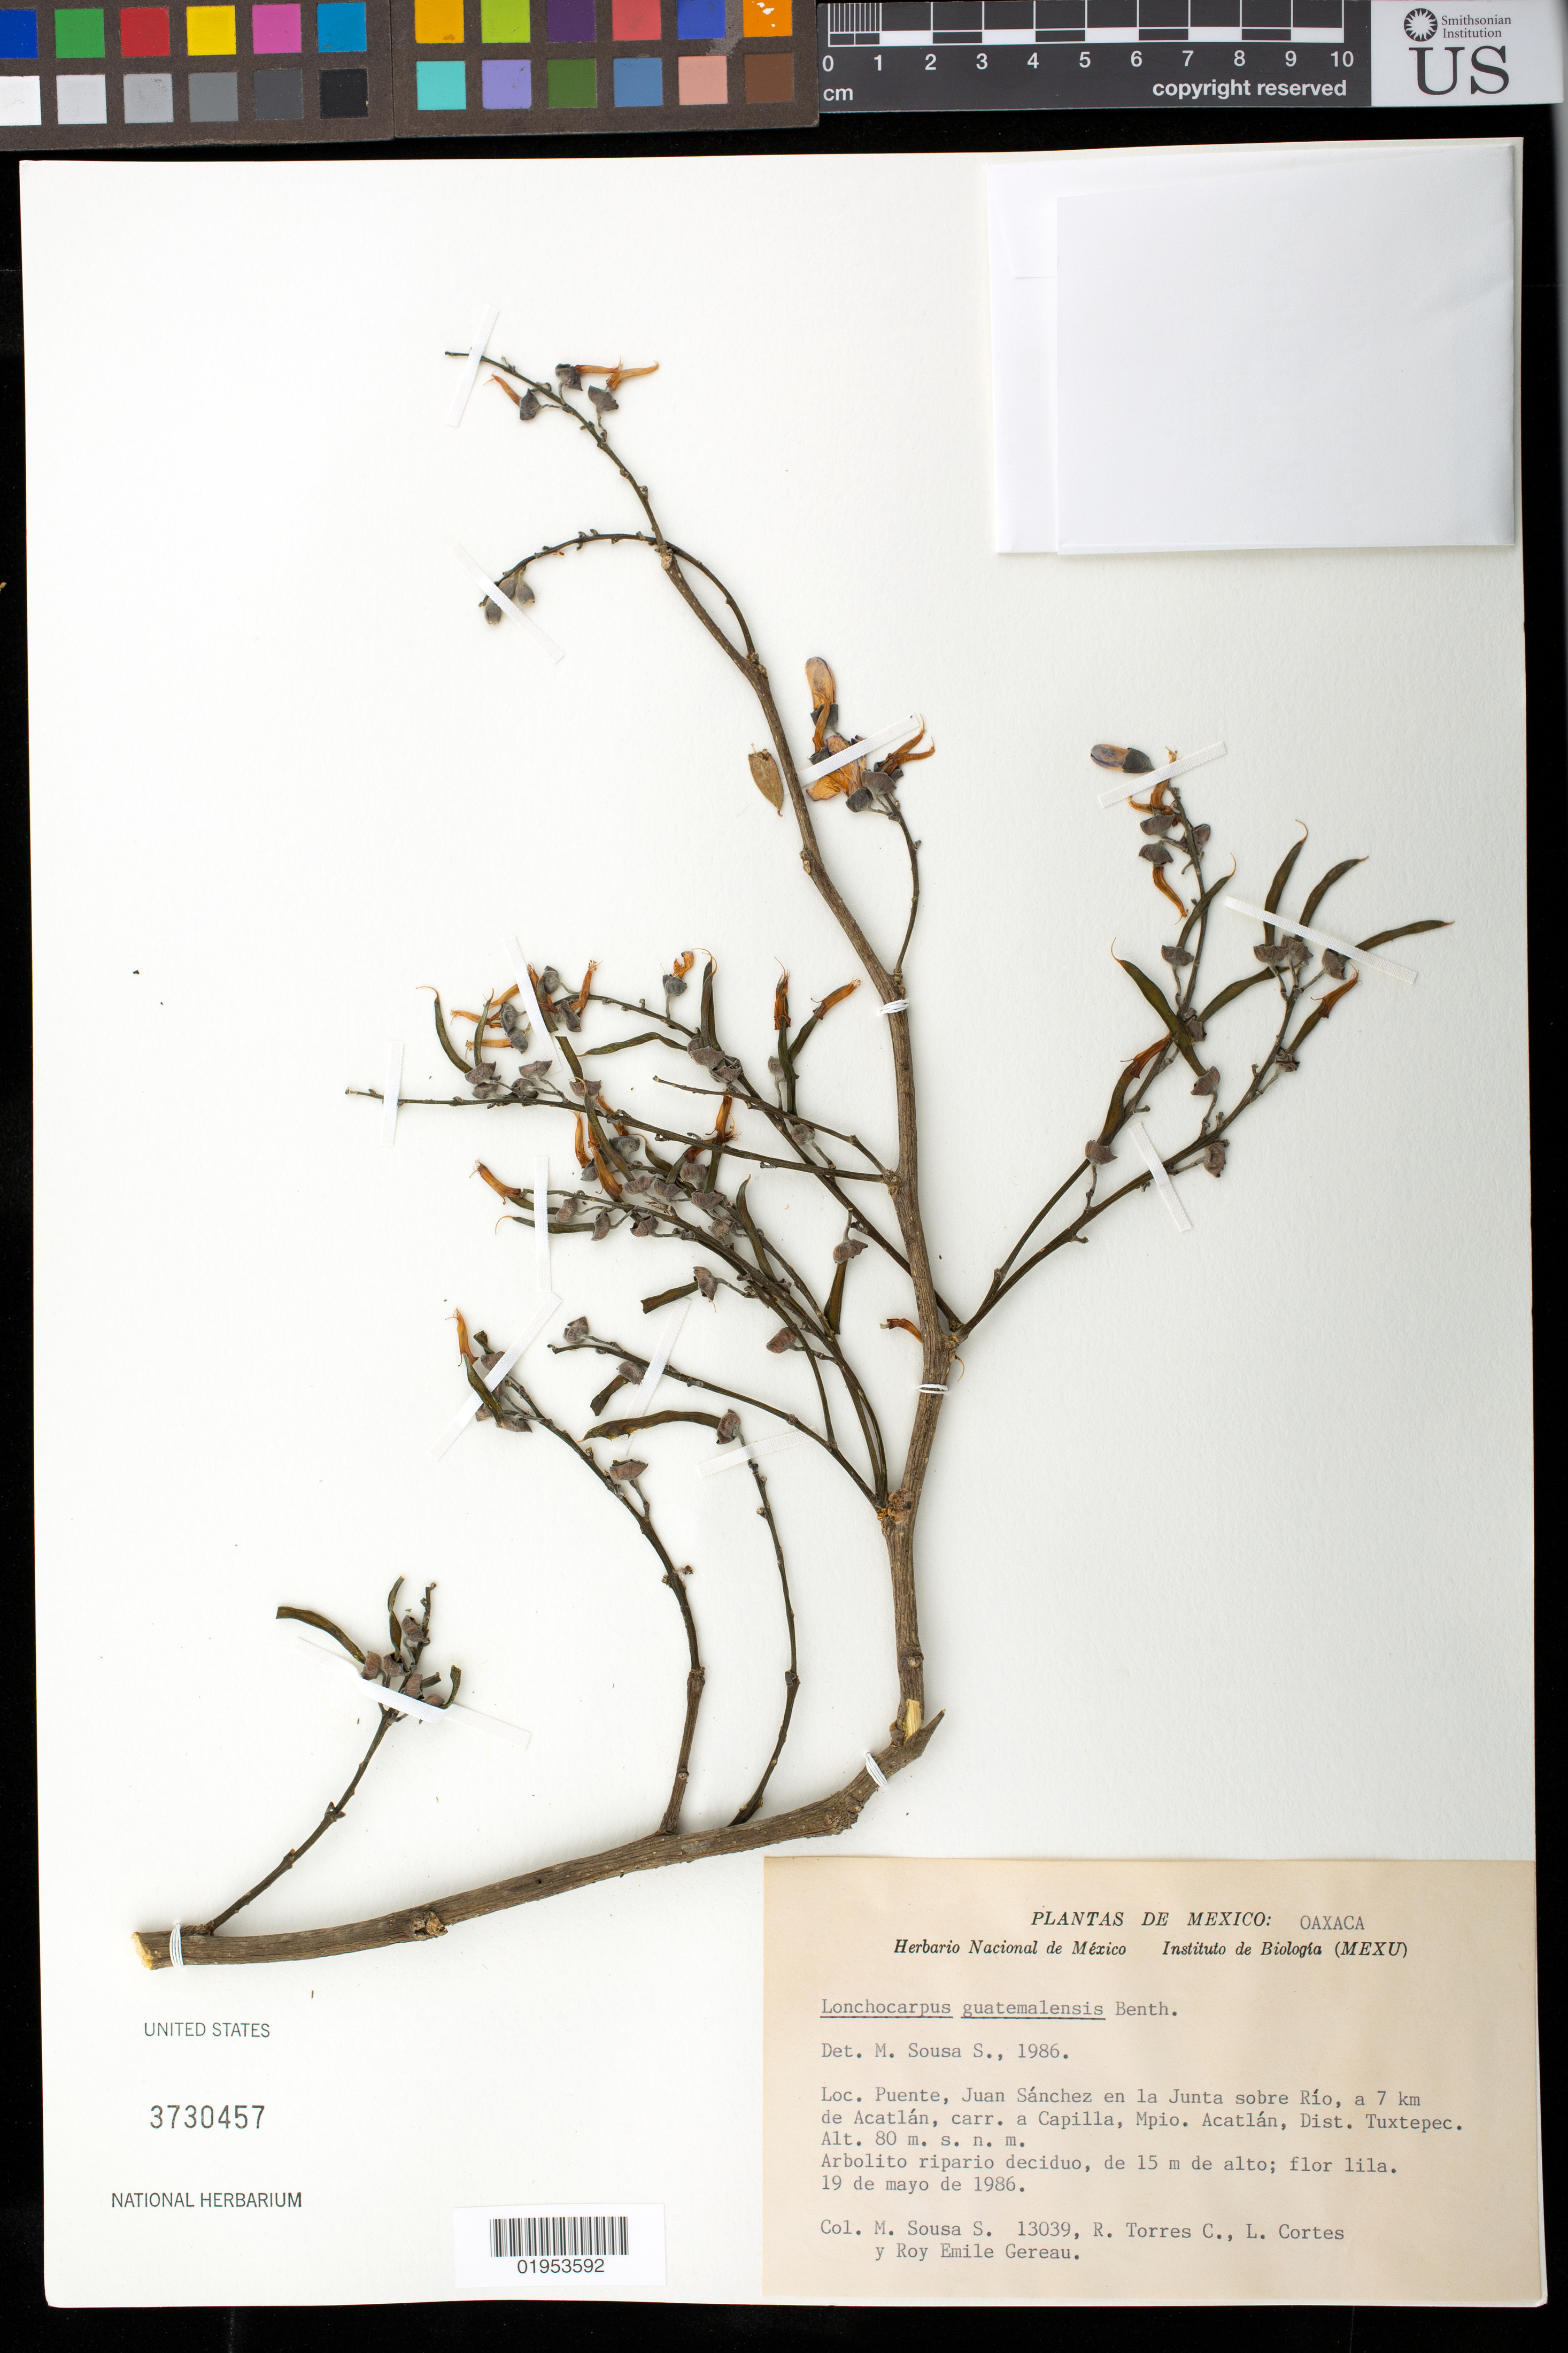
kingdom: Plantae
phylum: Tracheophyta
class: Magnoliopsida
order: Fabales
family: Fabaceae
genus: Lonchocarpus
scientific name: Lonchocarpus guatemalensis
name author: Benth.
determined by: Sousa S., Mario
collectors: M. Sousa S., R. Torres C., L. Cortes & R. E. Gereau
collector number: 13039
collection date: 1986-05-19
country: Mexico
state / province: Oaxaca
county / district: Tuxtepec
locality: Puente, Juan Sánchez enla Junta sobre Río, a 7 km de Acatlán, carr. a Capilla, Mpio. Acatlán, Dist. Tuxtepec.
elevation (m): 80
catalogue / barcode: US 3730457